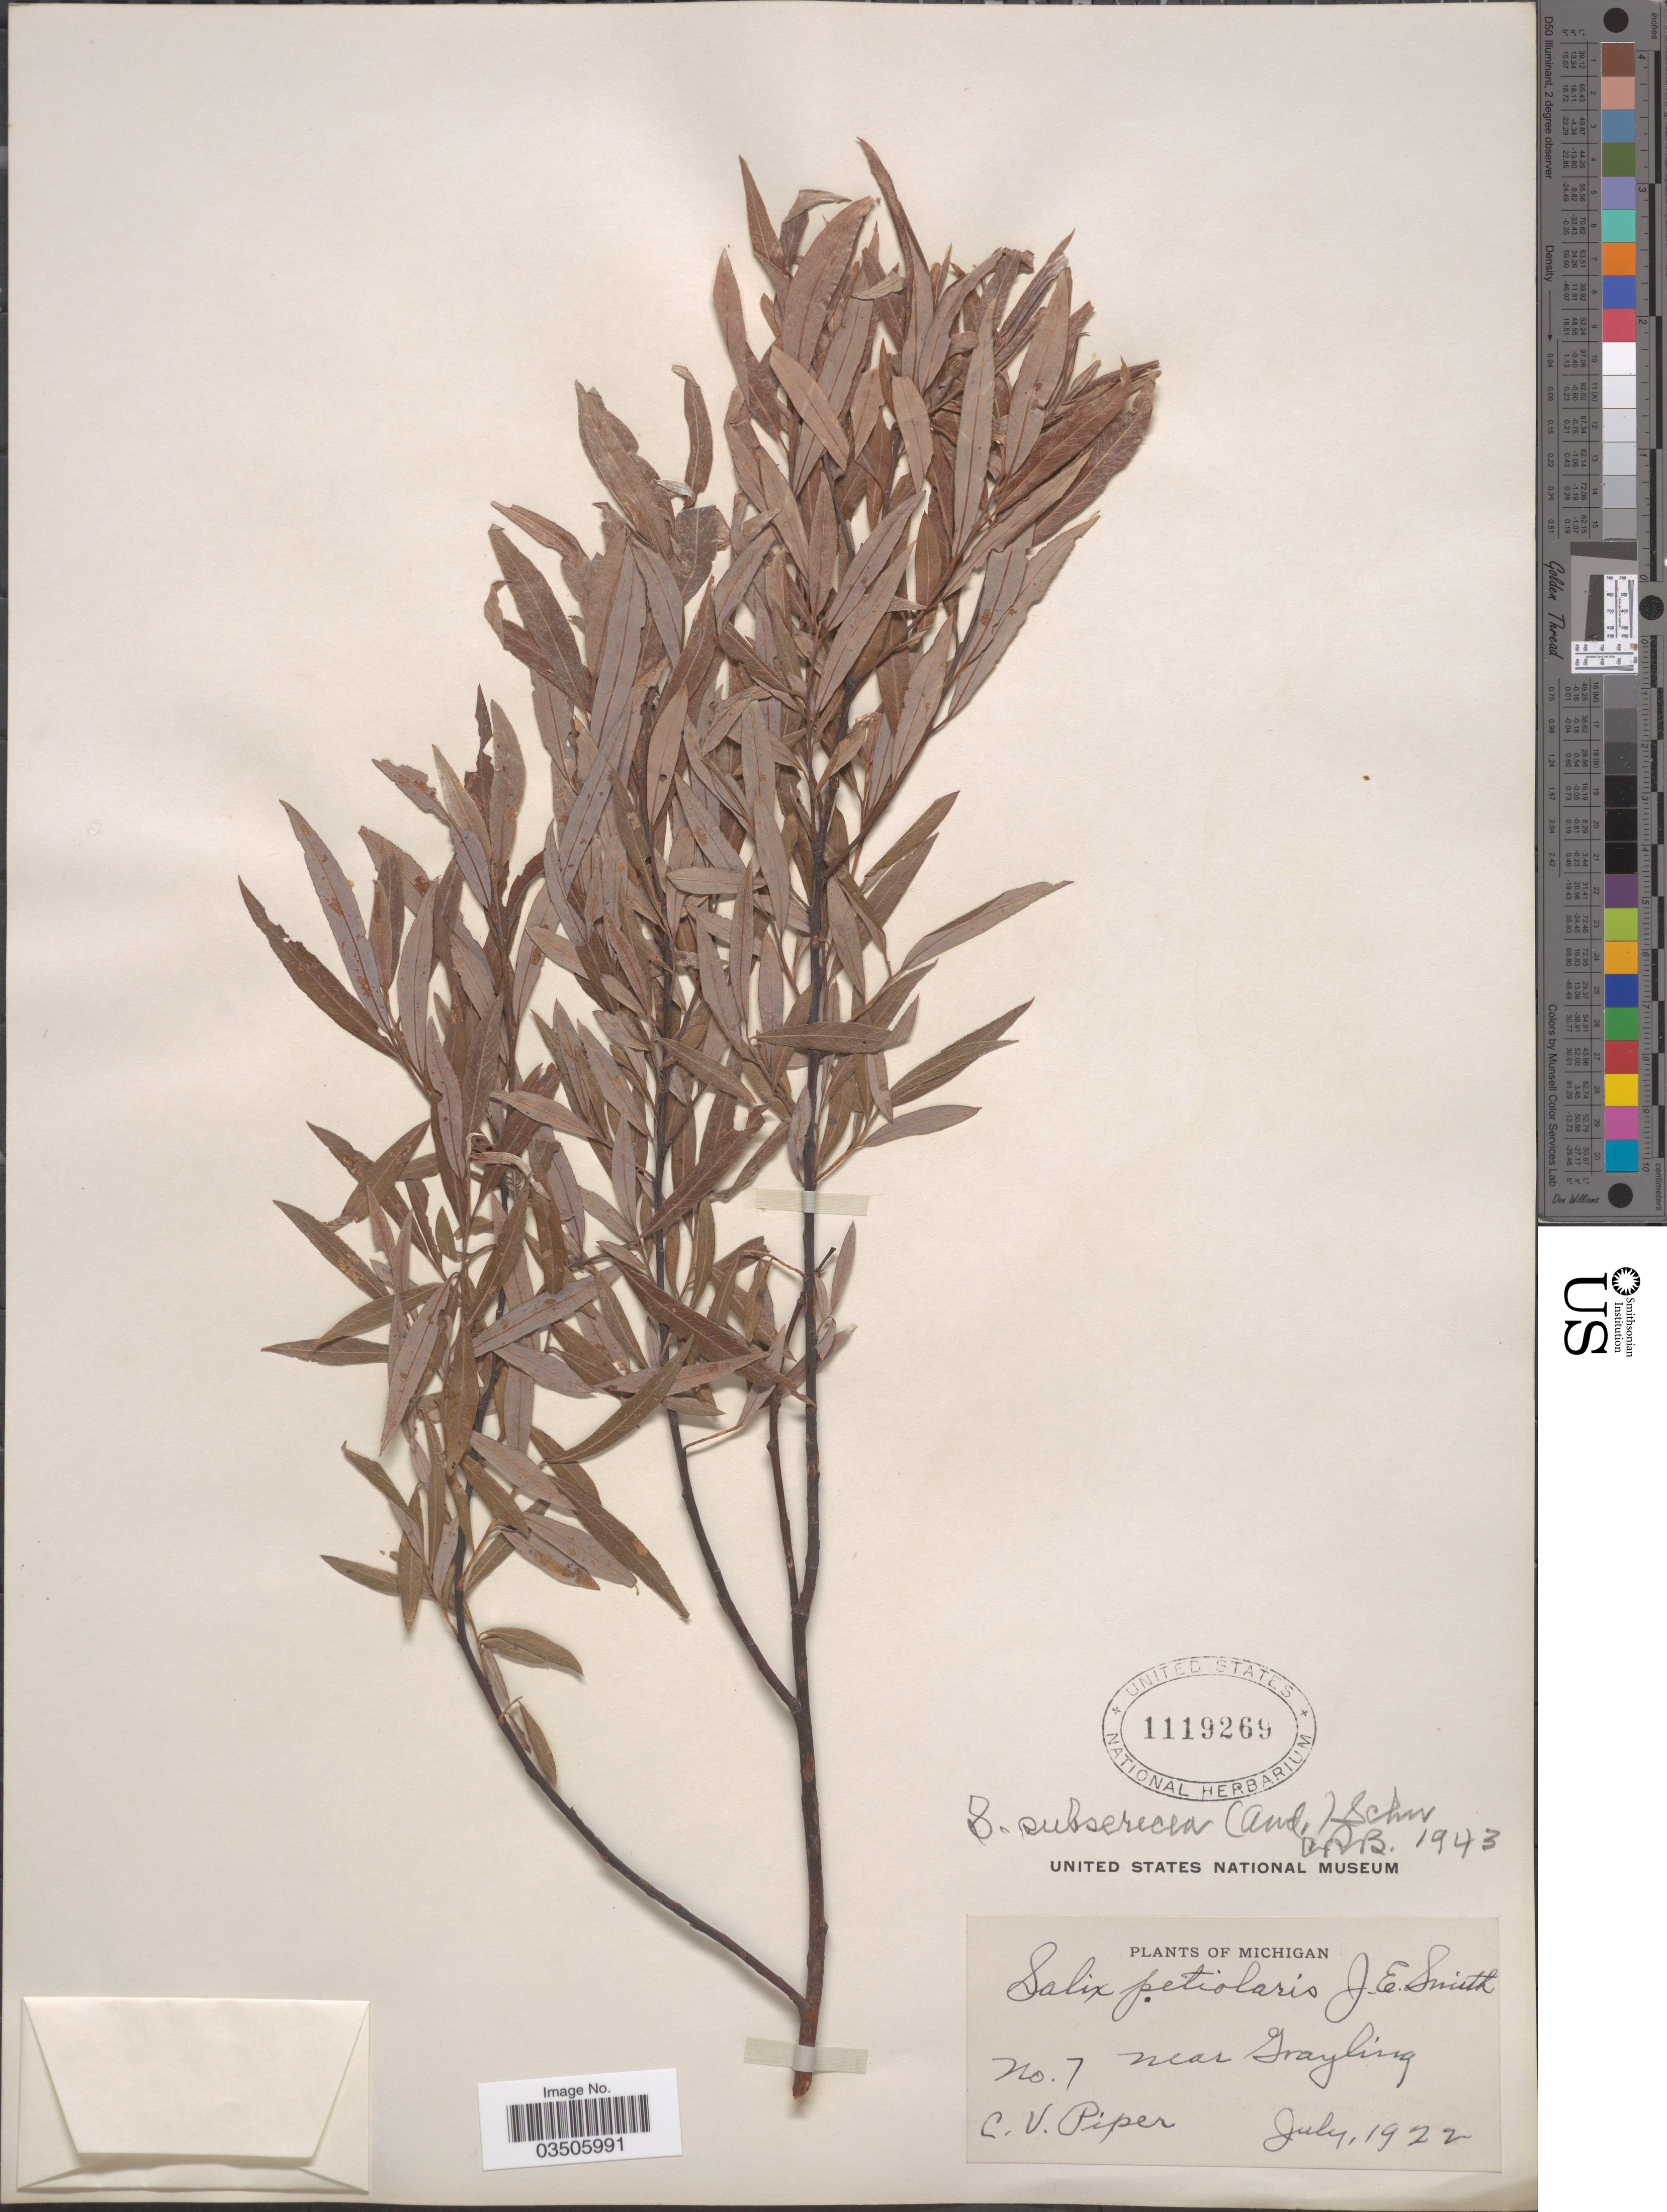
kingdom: Plantae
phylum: Tracheophyta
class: Magnoliopsida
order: Malpighiales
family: Salicaceae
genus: Salix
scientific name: Salix subsericea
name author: (Andersson) C.K. Schneid.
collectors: C. V. Piper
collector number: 7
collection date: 1922-07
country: United States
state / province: Michigan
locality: Near Grayling.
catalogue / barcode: US 1119269